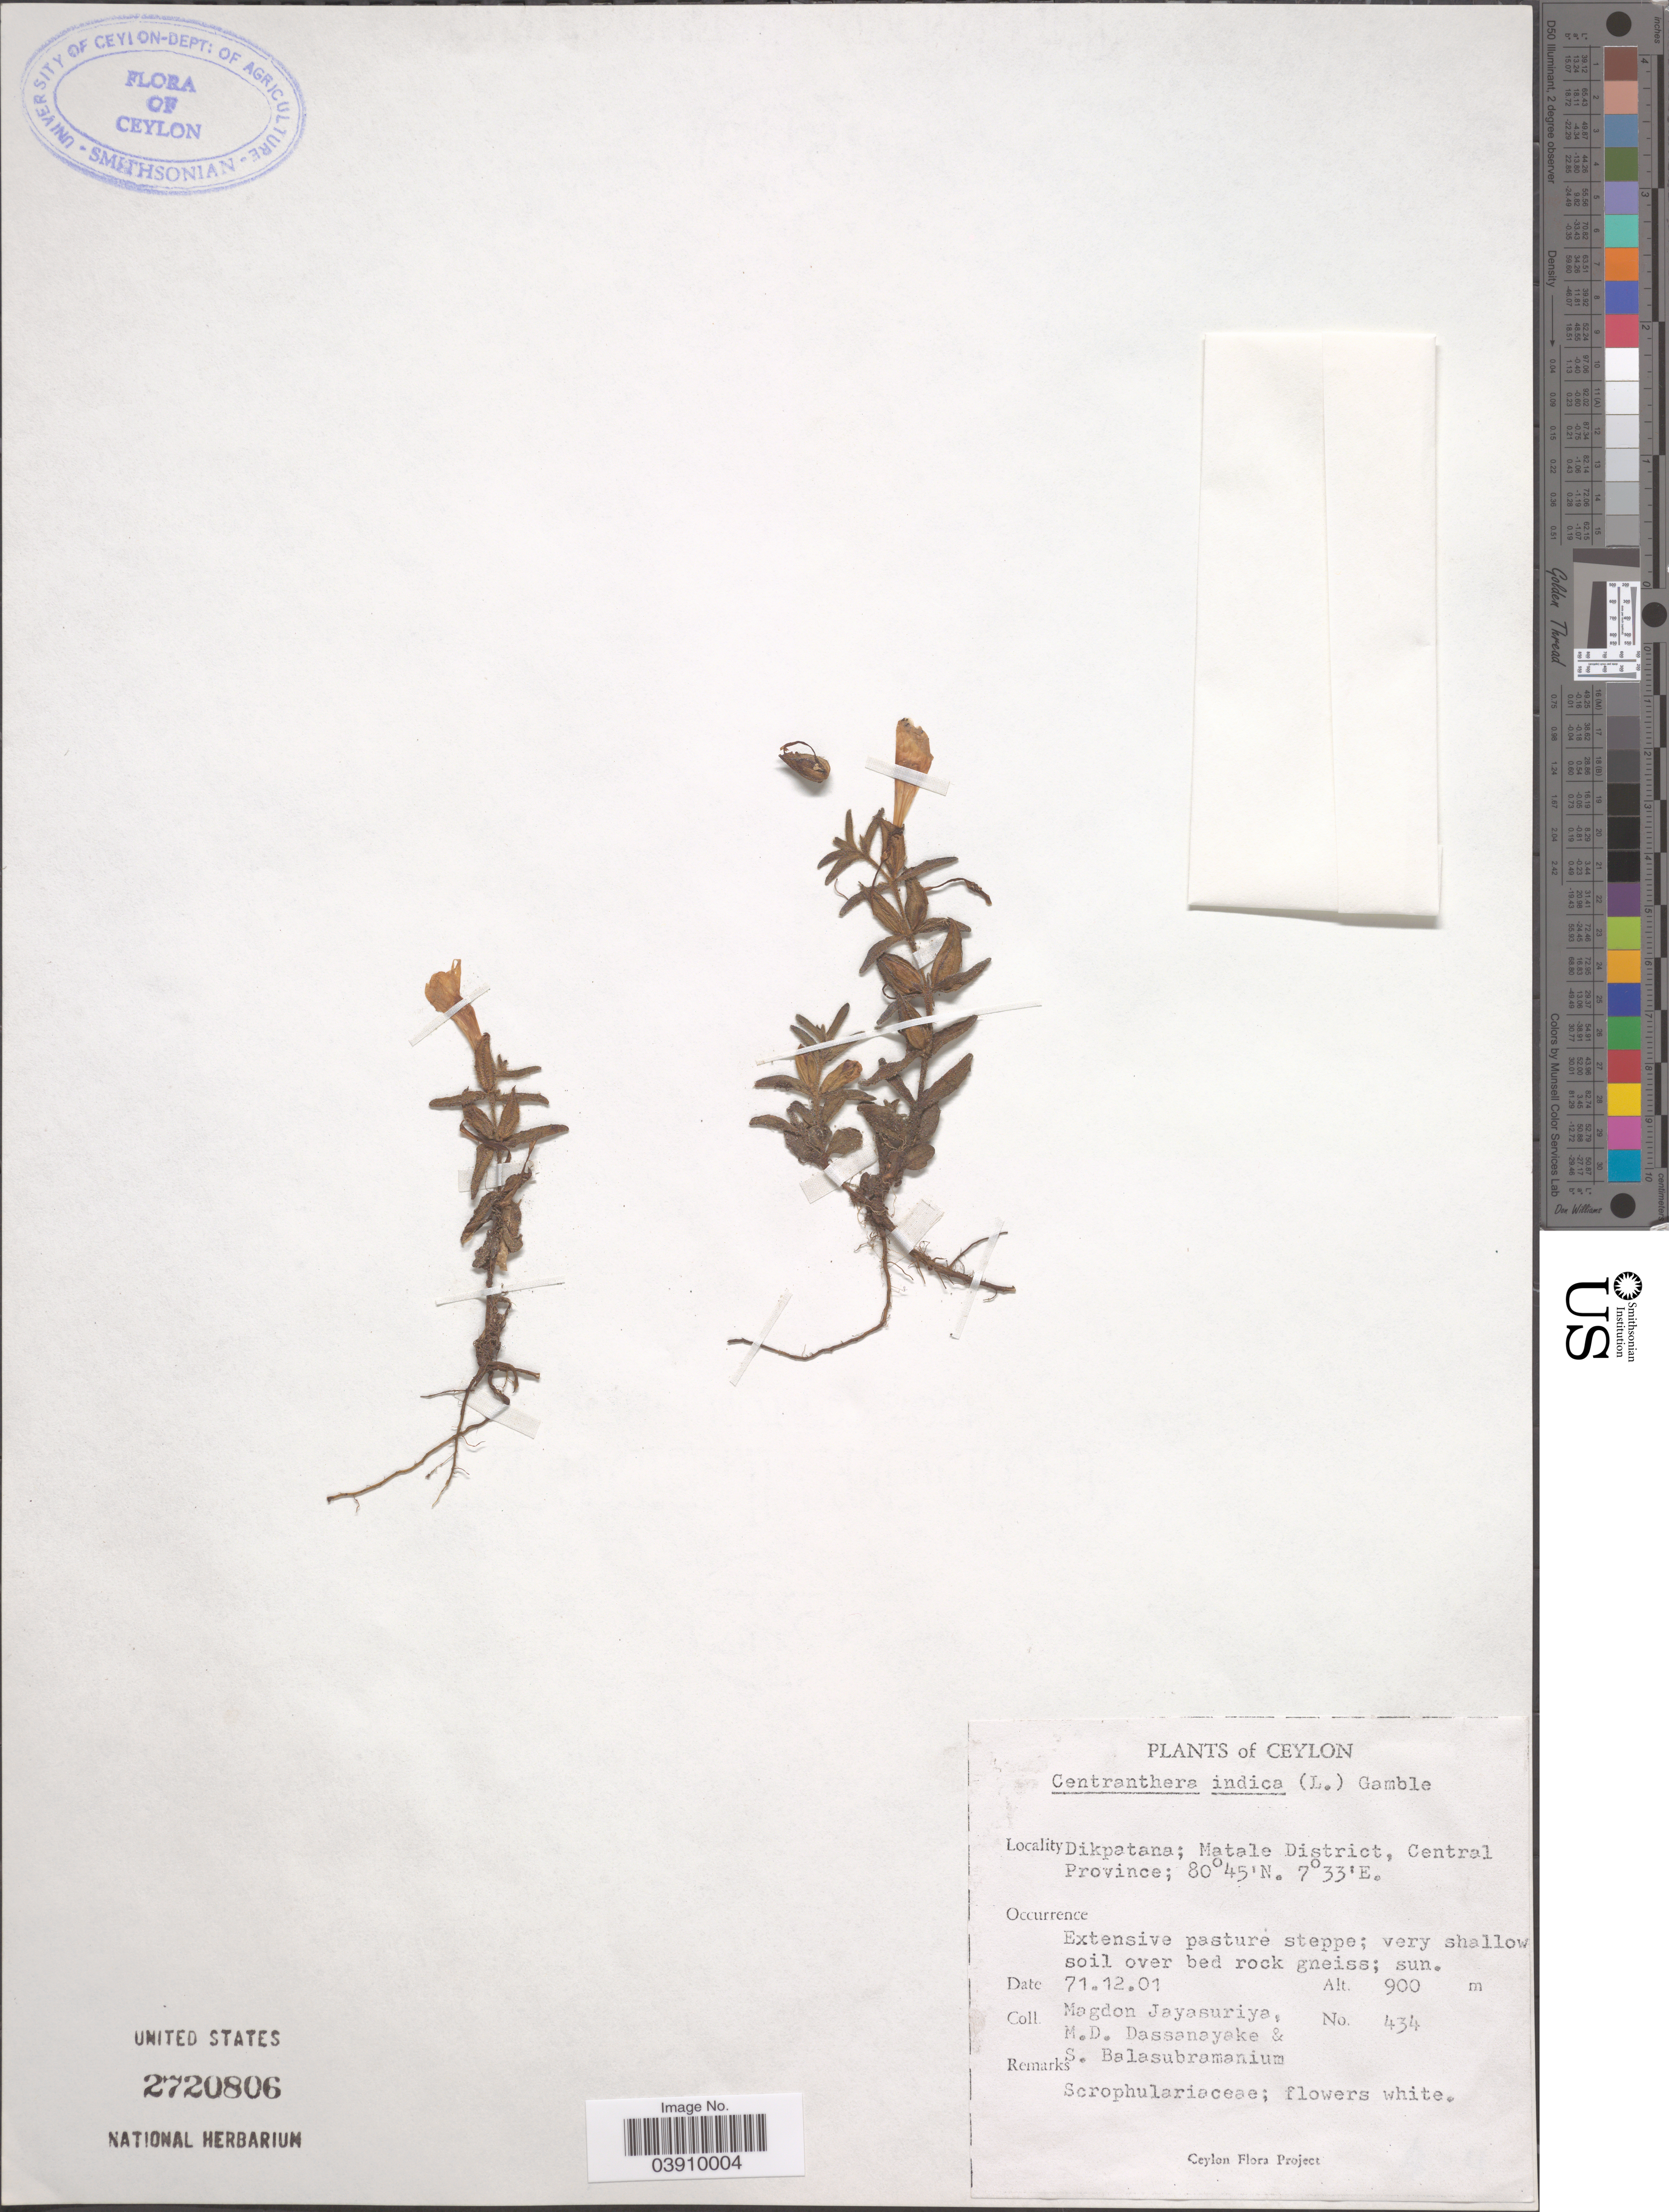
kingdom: Plantae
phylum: Tracheophyta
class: Magnoliopsida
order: Lamiales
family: Orobanchaceae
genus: Centranthera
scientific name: Centranthera indica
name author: (L.) Gamble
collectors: A. H. Jayasuriya, M. D. Dassanayake & S. Balasubramanium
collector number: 434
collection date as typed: Transcribed d/m/y: 1/12/71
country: Sri Lanka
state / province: Central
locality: Ceylon. Dikpatana; Matale District.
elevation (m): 900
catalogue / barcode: US 2720806